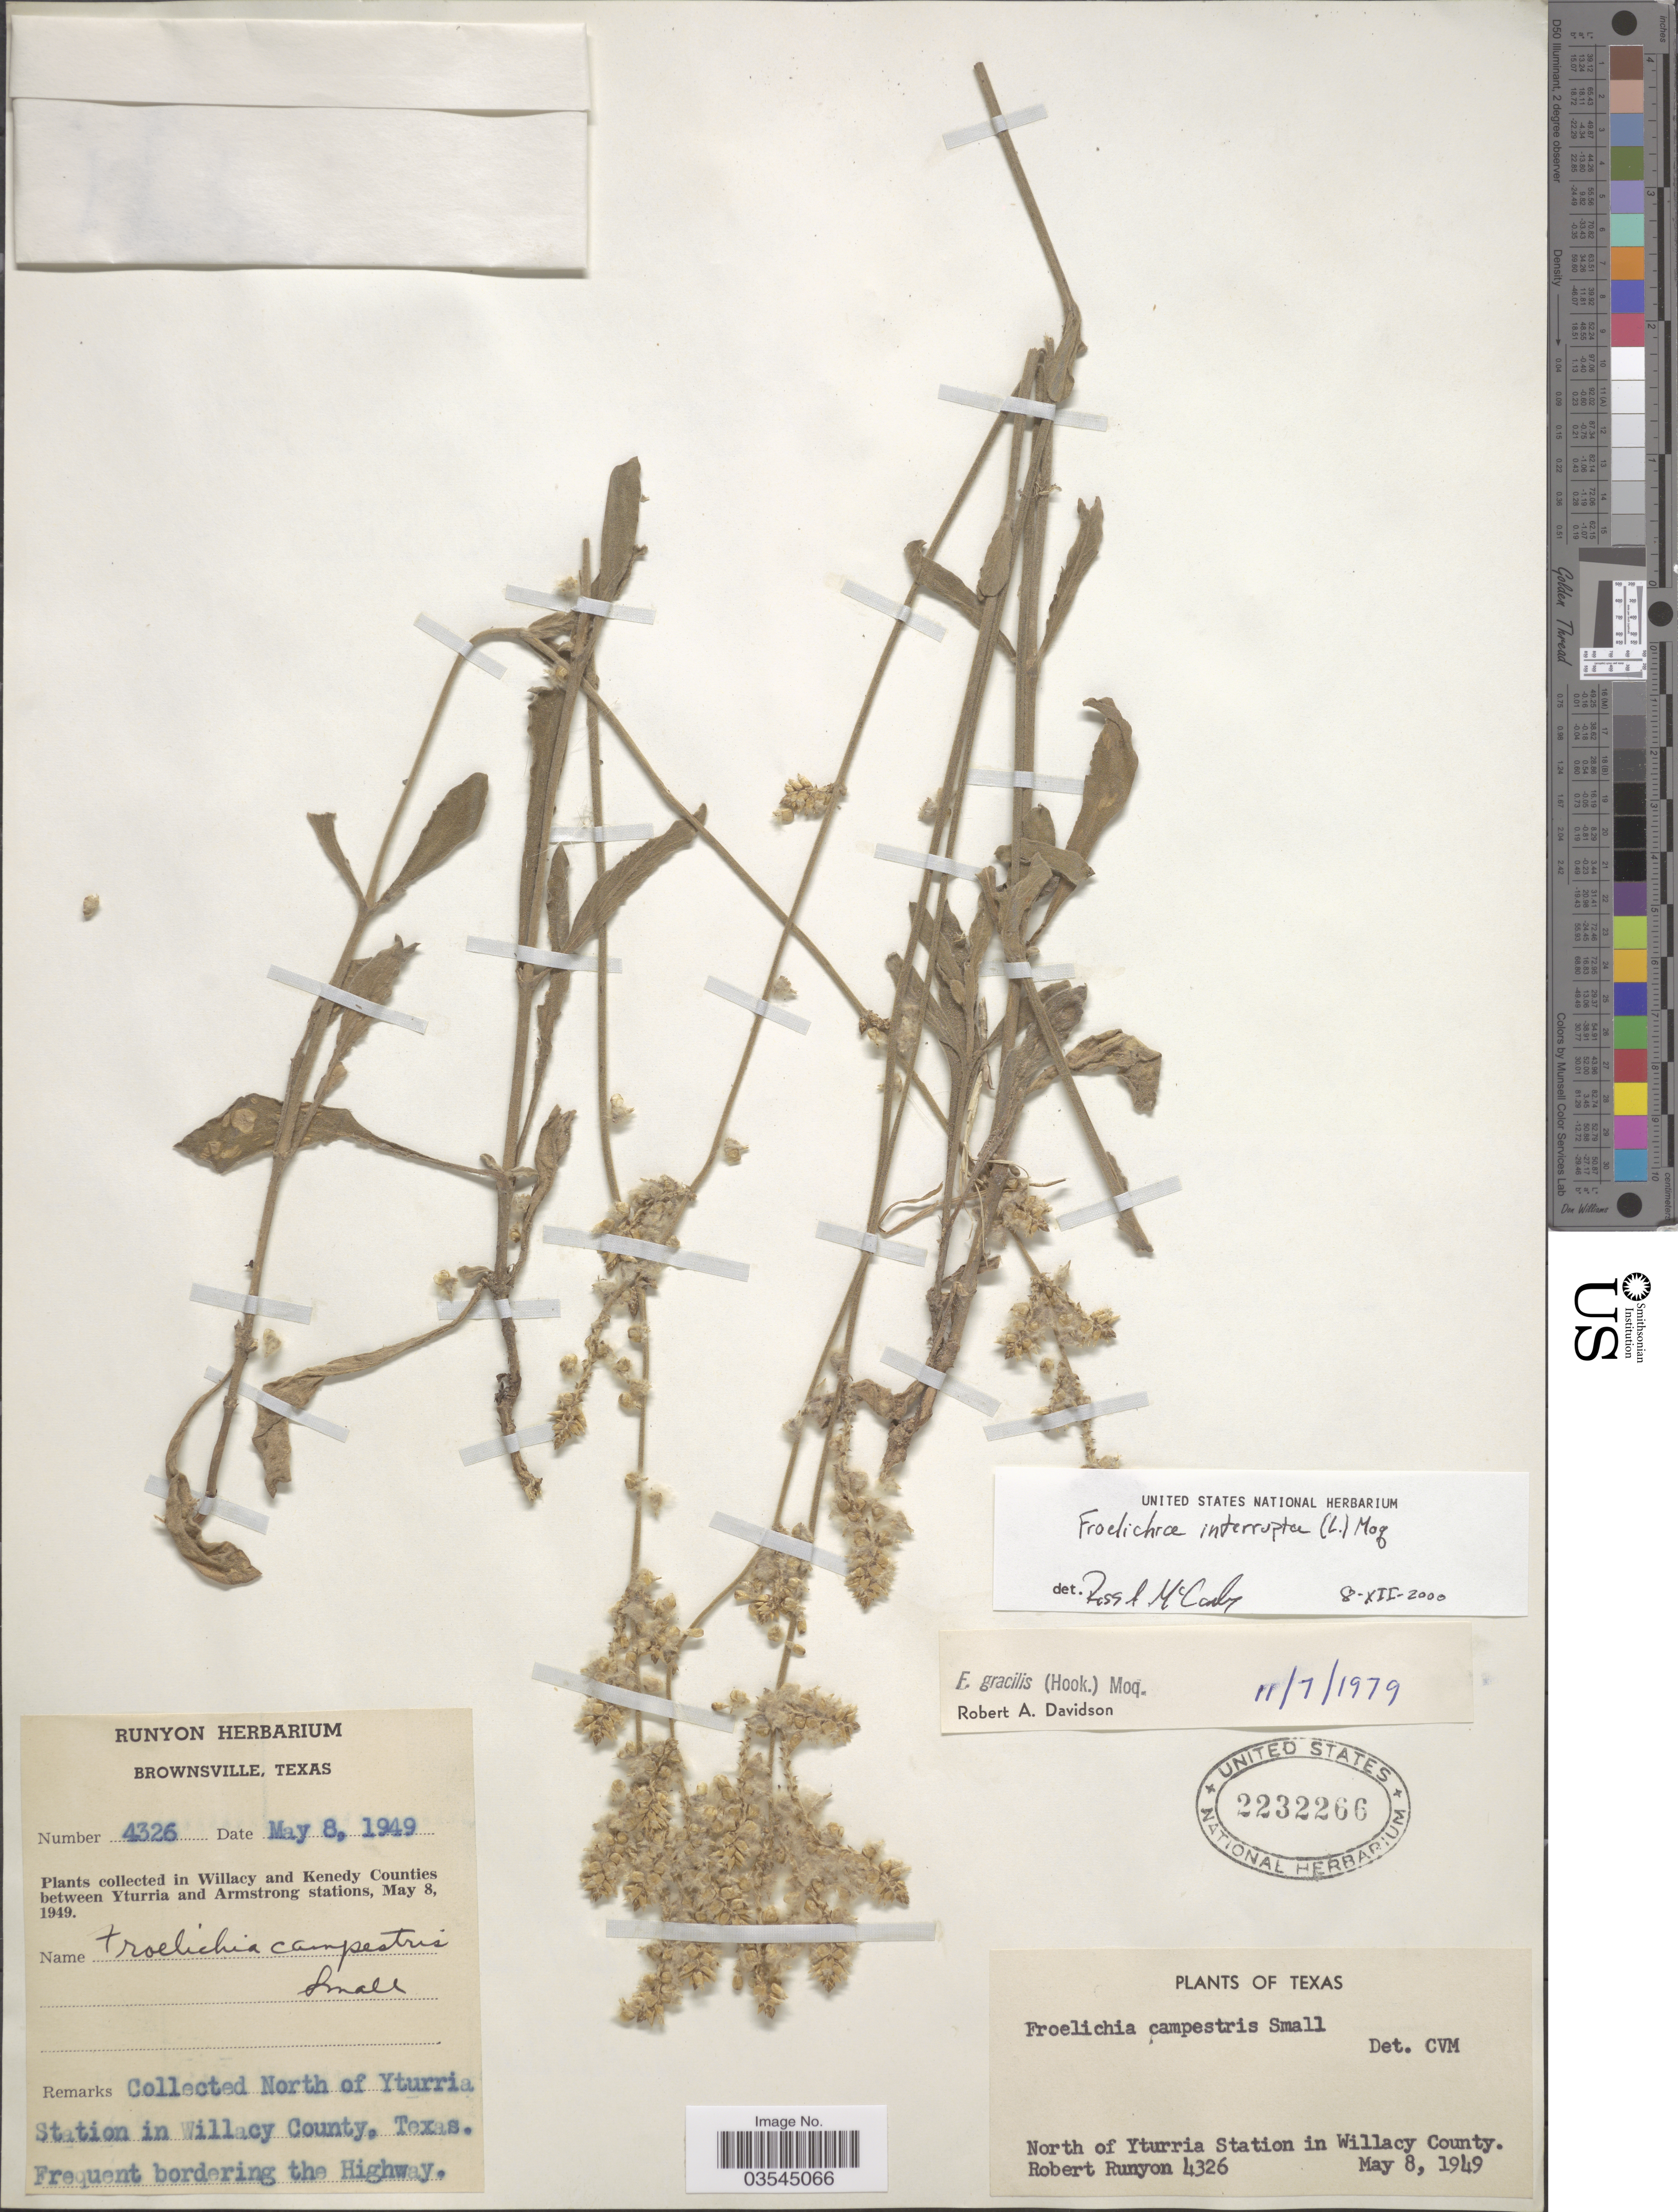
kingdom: Plantae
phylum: Tracheophyta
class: Magnoliopsida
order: Caryophyllales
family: Amaranthaceae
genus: Froelichia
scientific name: Froelichia interrupta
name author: (L.) Moq.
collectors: R. Runyon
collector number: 4326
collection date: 1949-05-08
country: United States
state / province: Texas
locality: North of Yturria Station in Willacy County. Bordering the Highway. [unsure placement]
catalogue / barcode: US 2232266